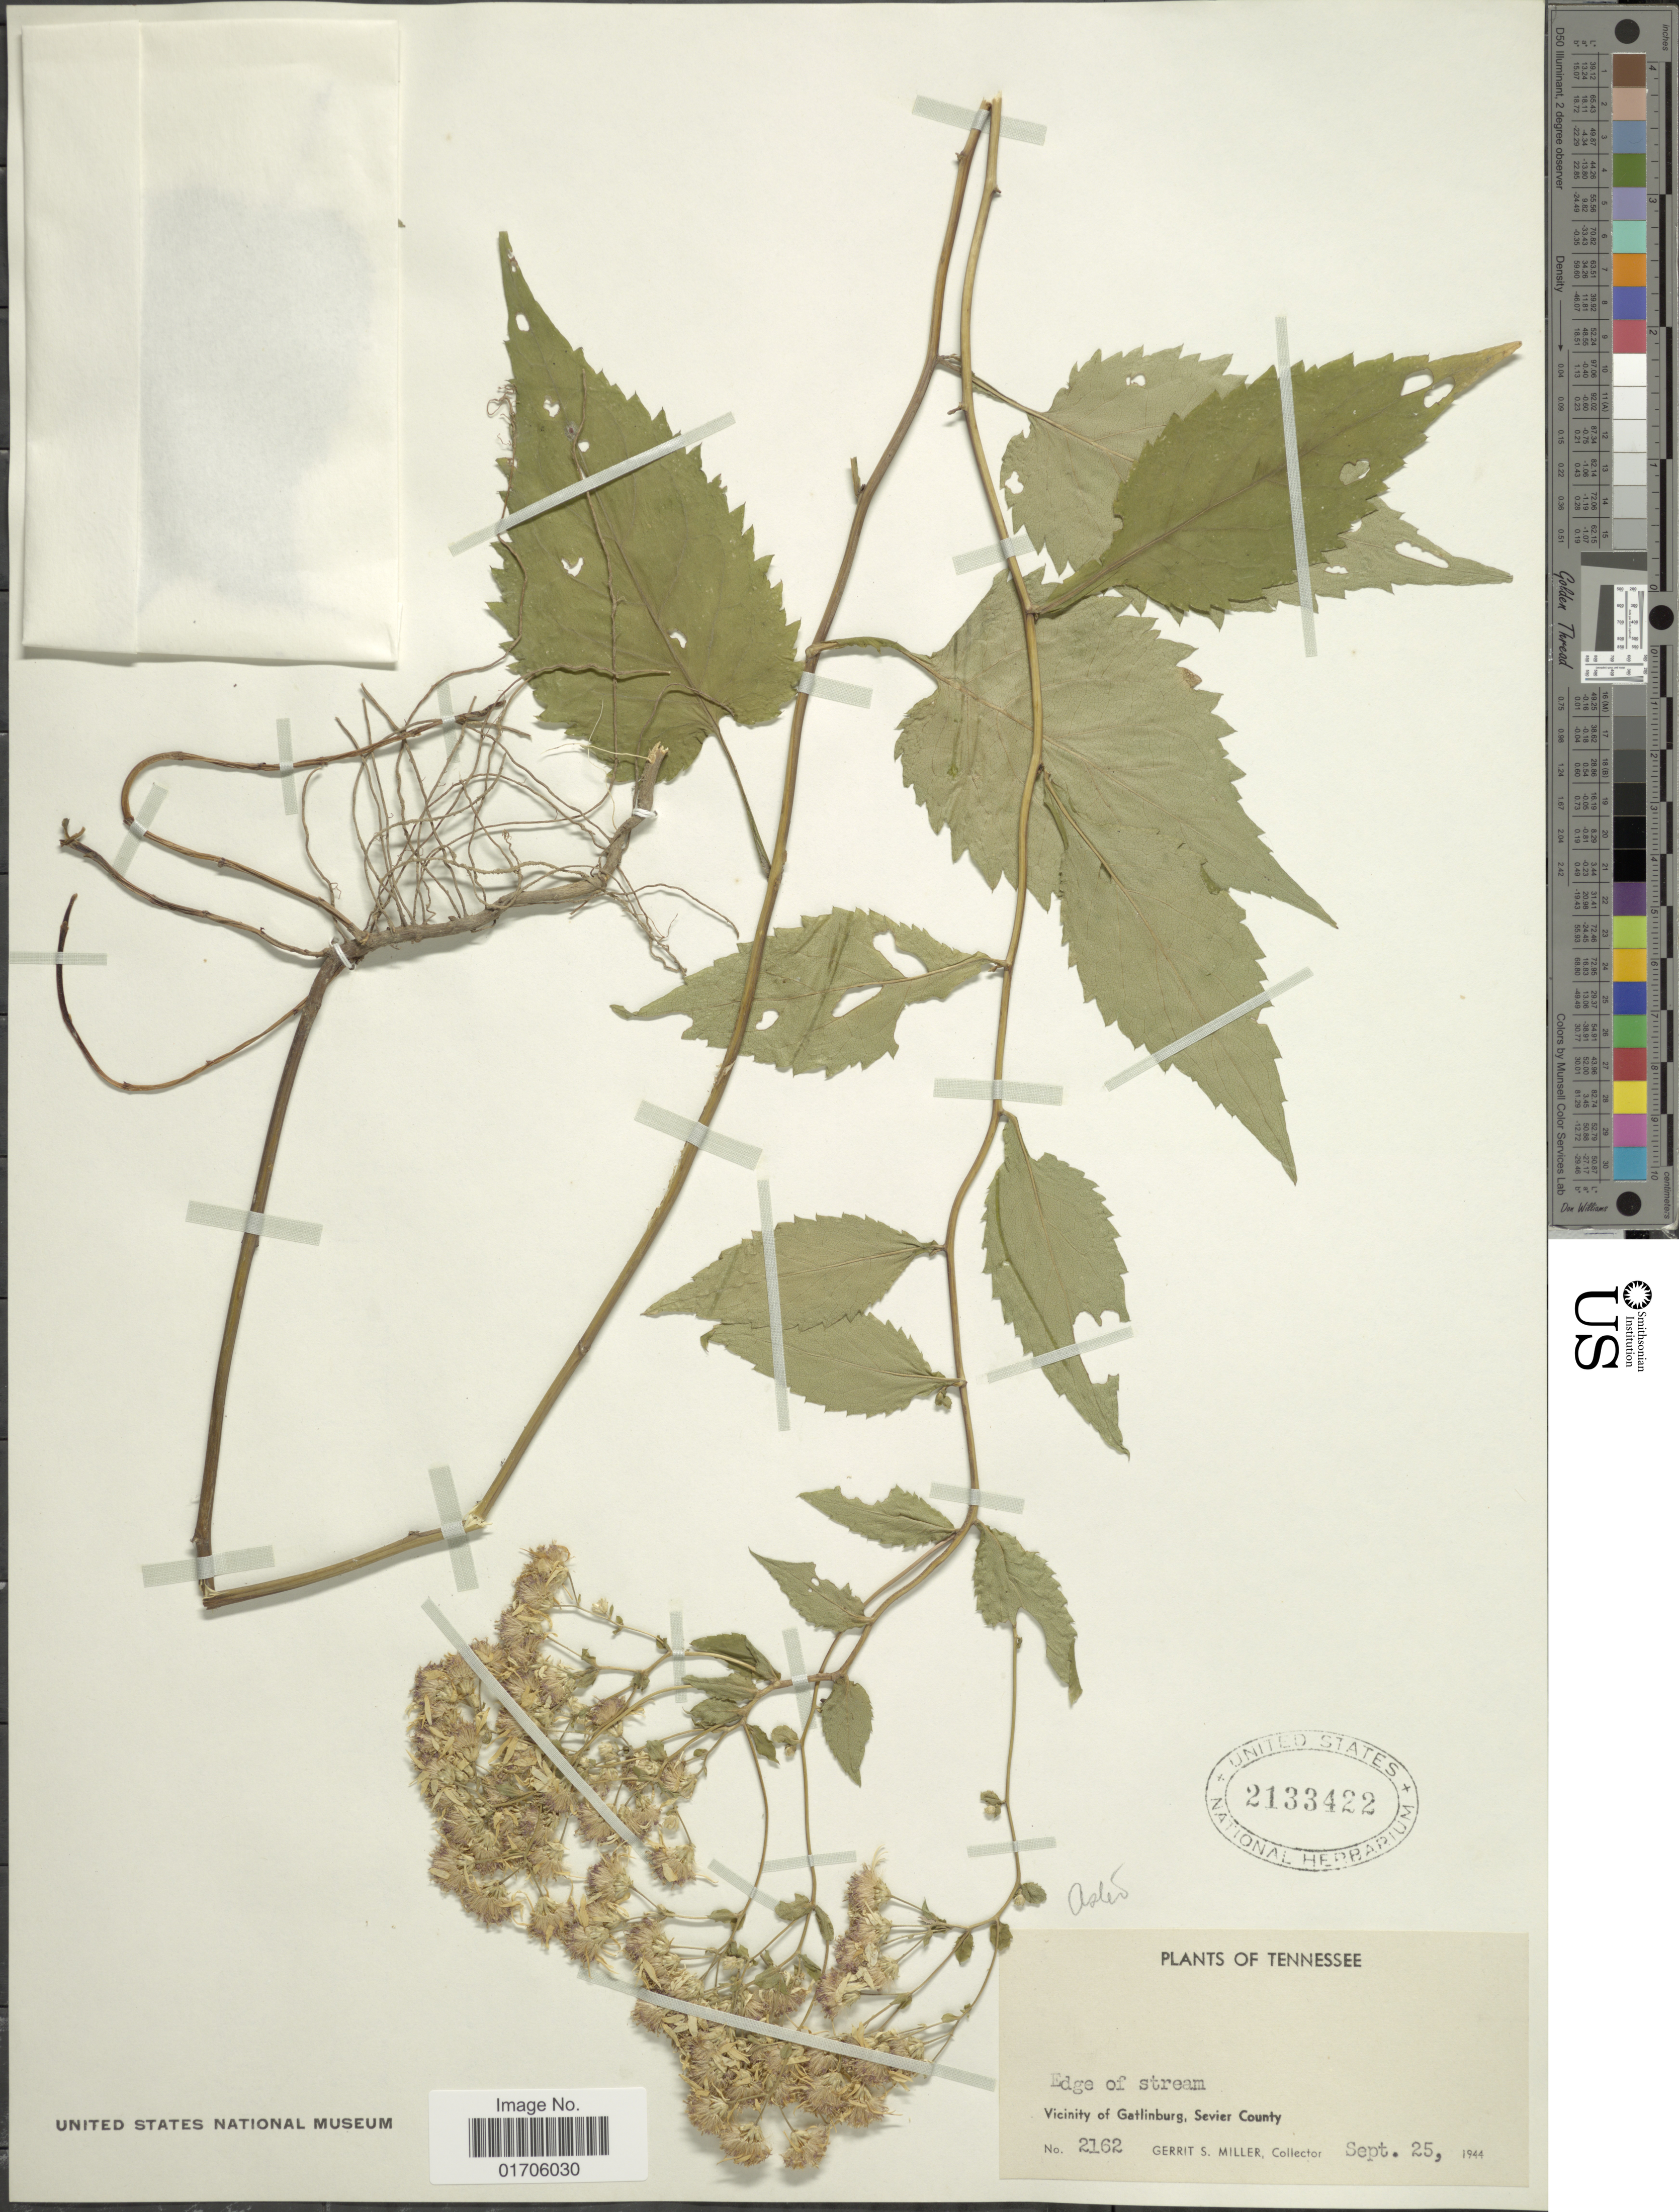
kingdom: Plantae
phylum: Tracheophyta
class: Magnoliopsida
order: Asterales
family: Asteraceae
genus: Eurybia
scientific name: Eurybia sp.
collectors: G. S. Miller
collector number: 2162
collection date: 1944-09-25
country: United States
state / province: Tennessee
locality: Tennessee. Edge of stream. Vicinity of Gatlinburg, Sevier County.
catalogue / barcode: US 2133422